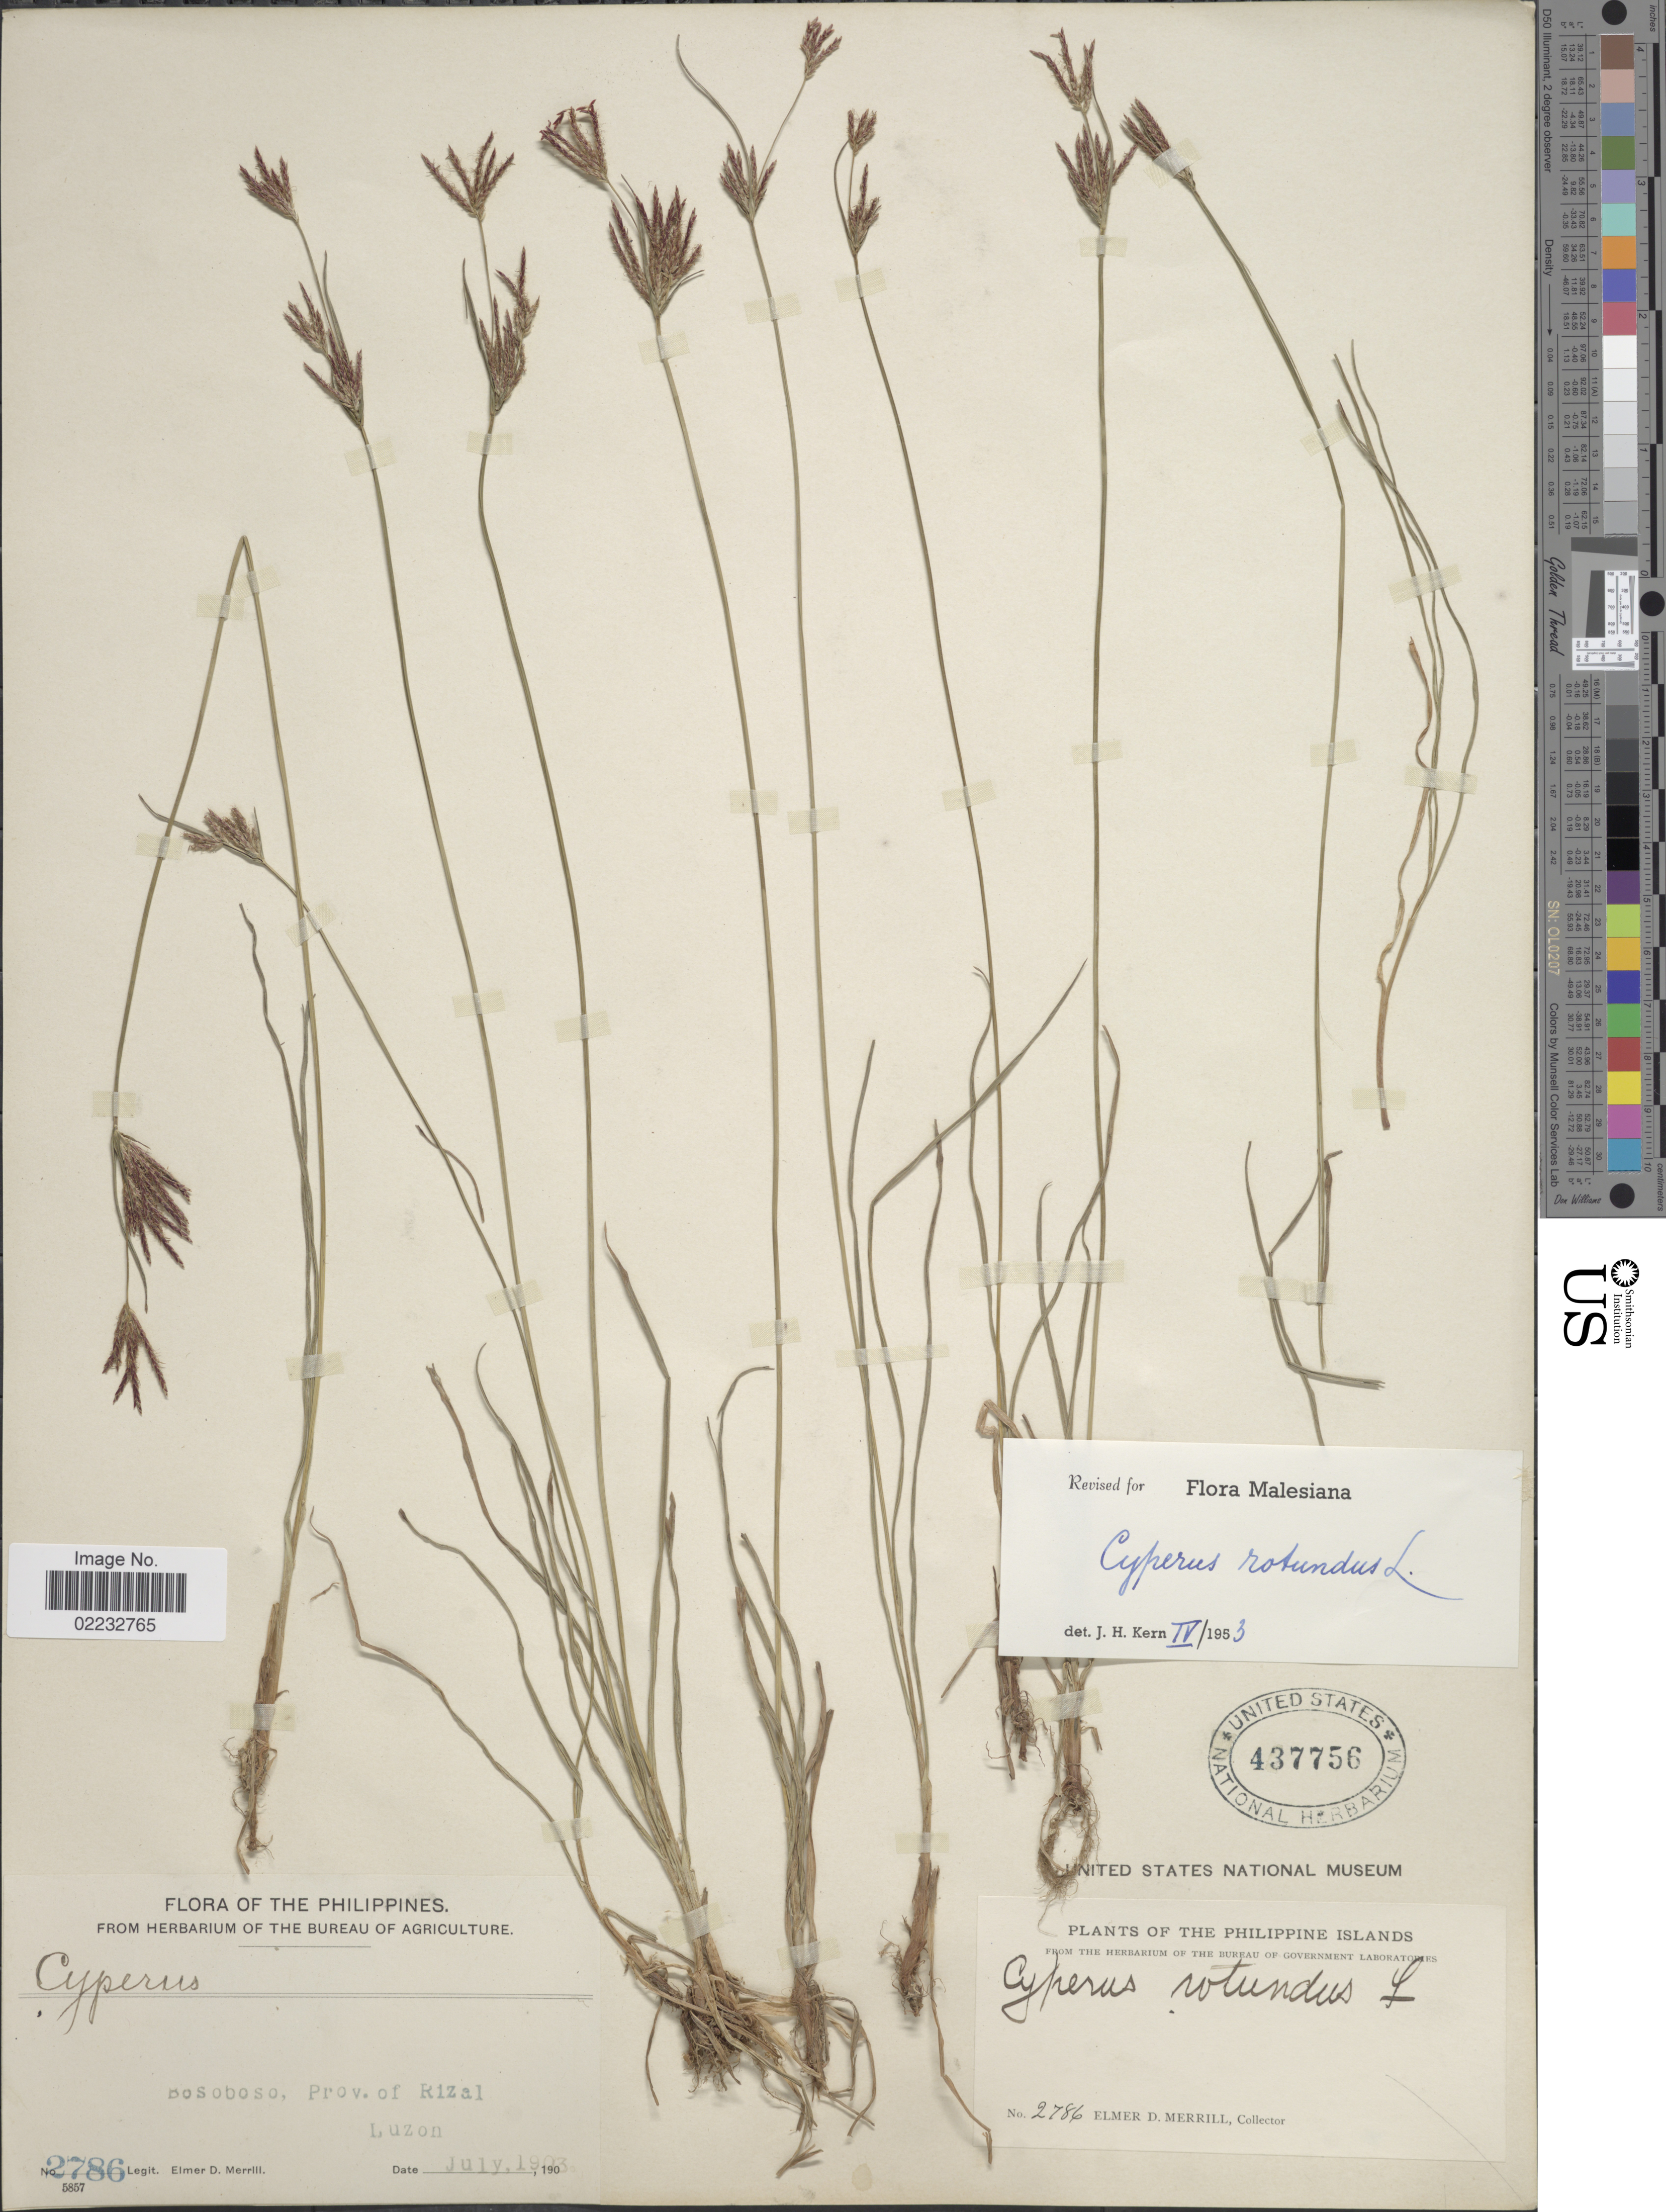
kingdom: Plantae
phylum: Tracheophyta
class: Liliopsida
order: Poales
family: Cyperaceae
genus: Cyperus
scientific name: Cyperus rotundus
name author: L.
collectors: E. D. Merrill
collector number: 2786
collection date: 1903-07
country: Philippines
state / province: Calabarzon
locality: Bosoboso, Prov. of Rizal. Luzon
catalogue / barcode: US 437756